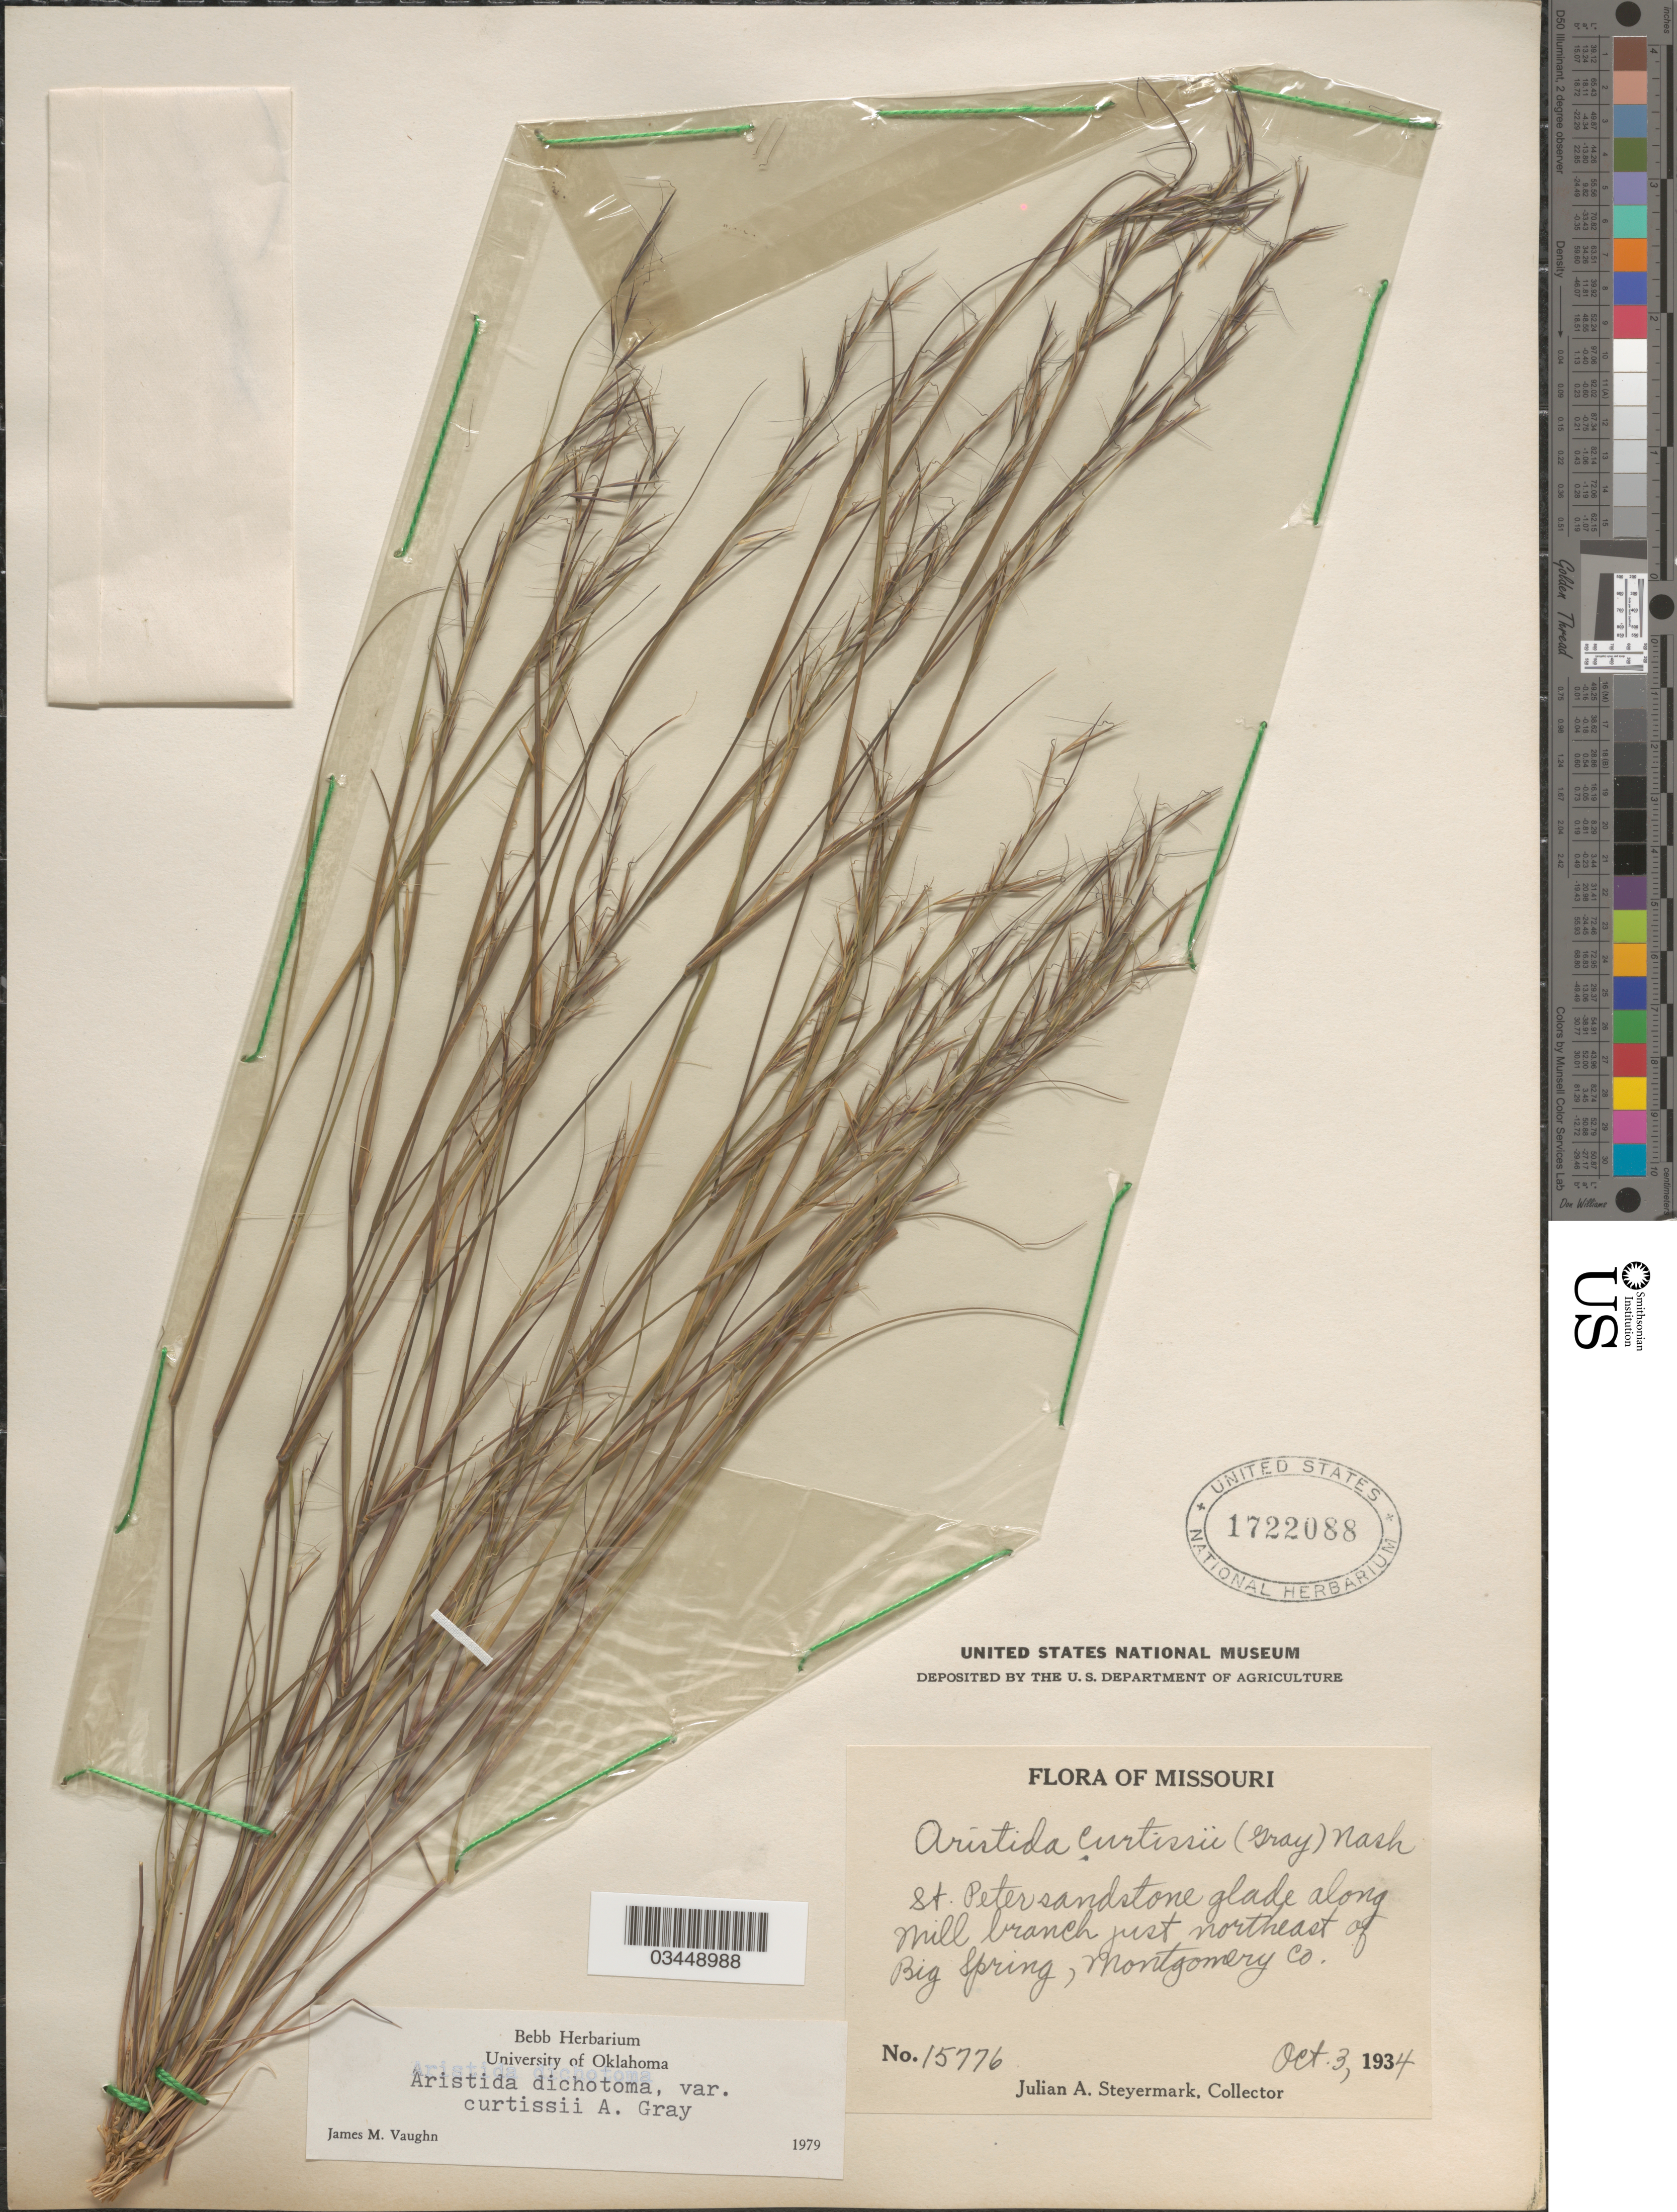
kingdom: Plantae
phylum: Tracheophyta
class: Liliopsida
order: Poales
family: Poaceae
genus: Aristida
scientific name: Aristida dichotoma var. curtisii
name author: A. Gray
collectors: J. Steyermark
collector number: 15776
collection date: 1934-10-03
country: United States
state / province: Missouri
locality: St. Peter sandstone glade along MIll branch just northeast of Big Spring, Montgomery Co.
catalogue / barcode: US 1722088